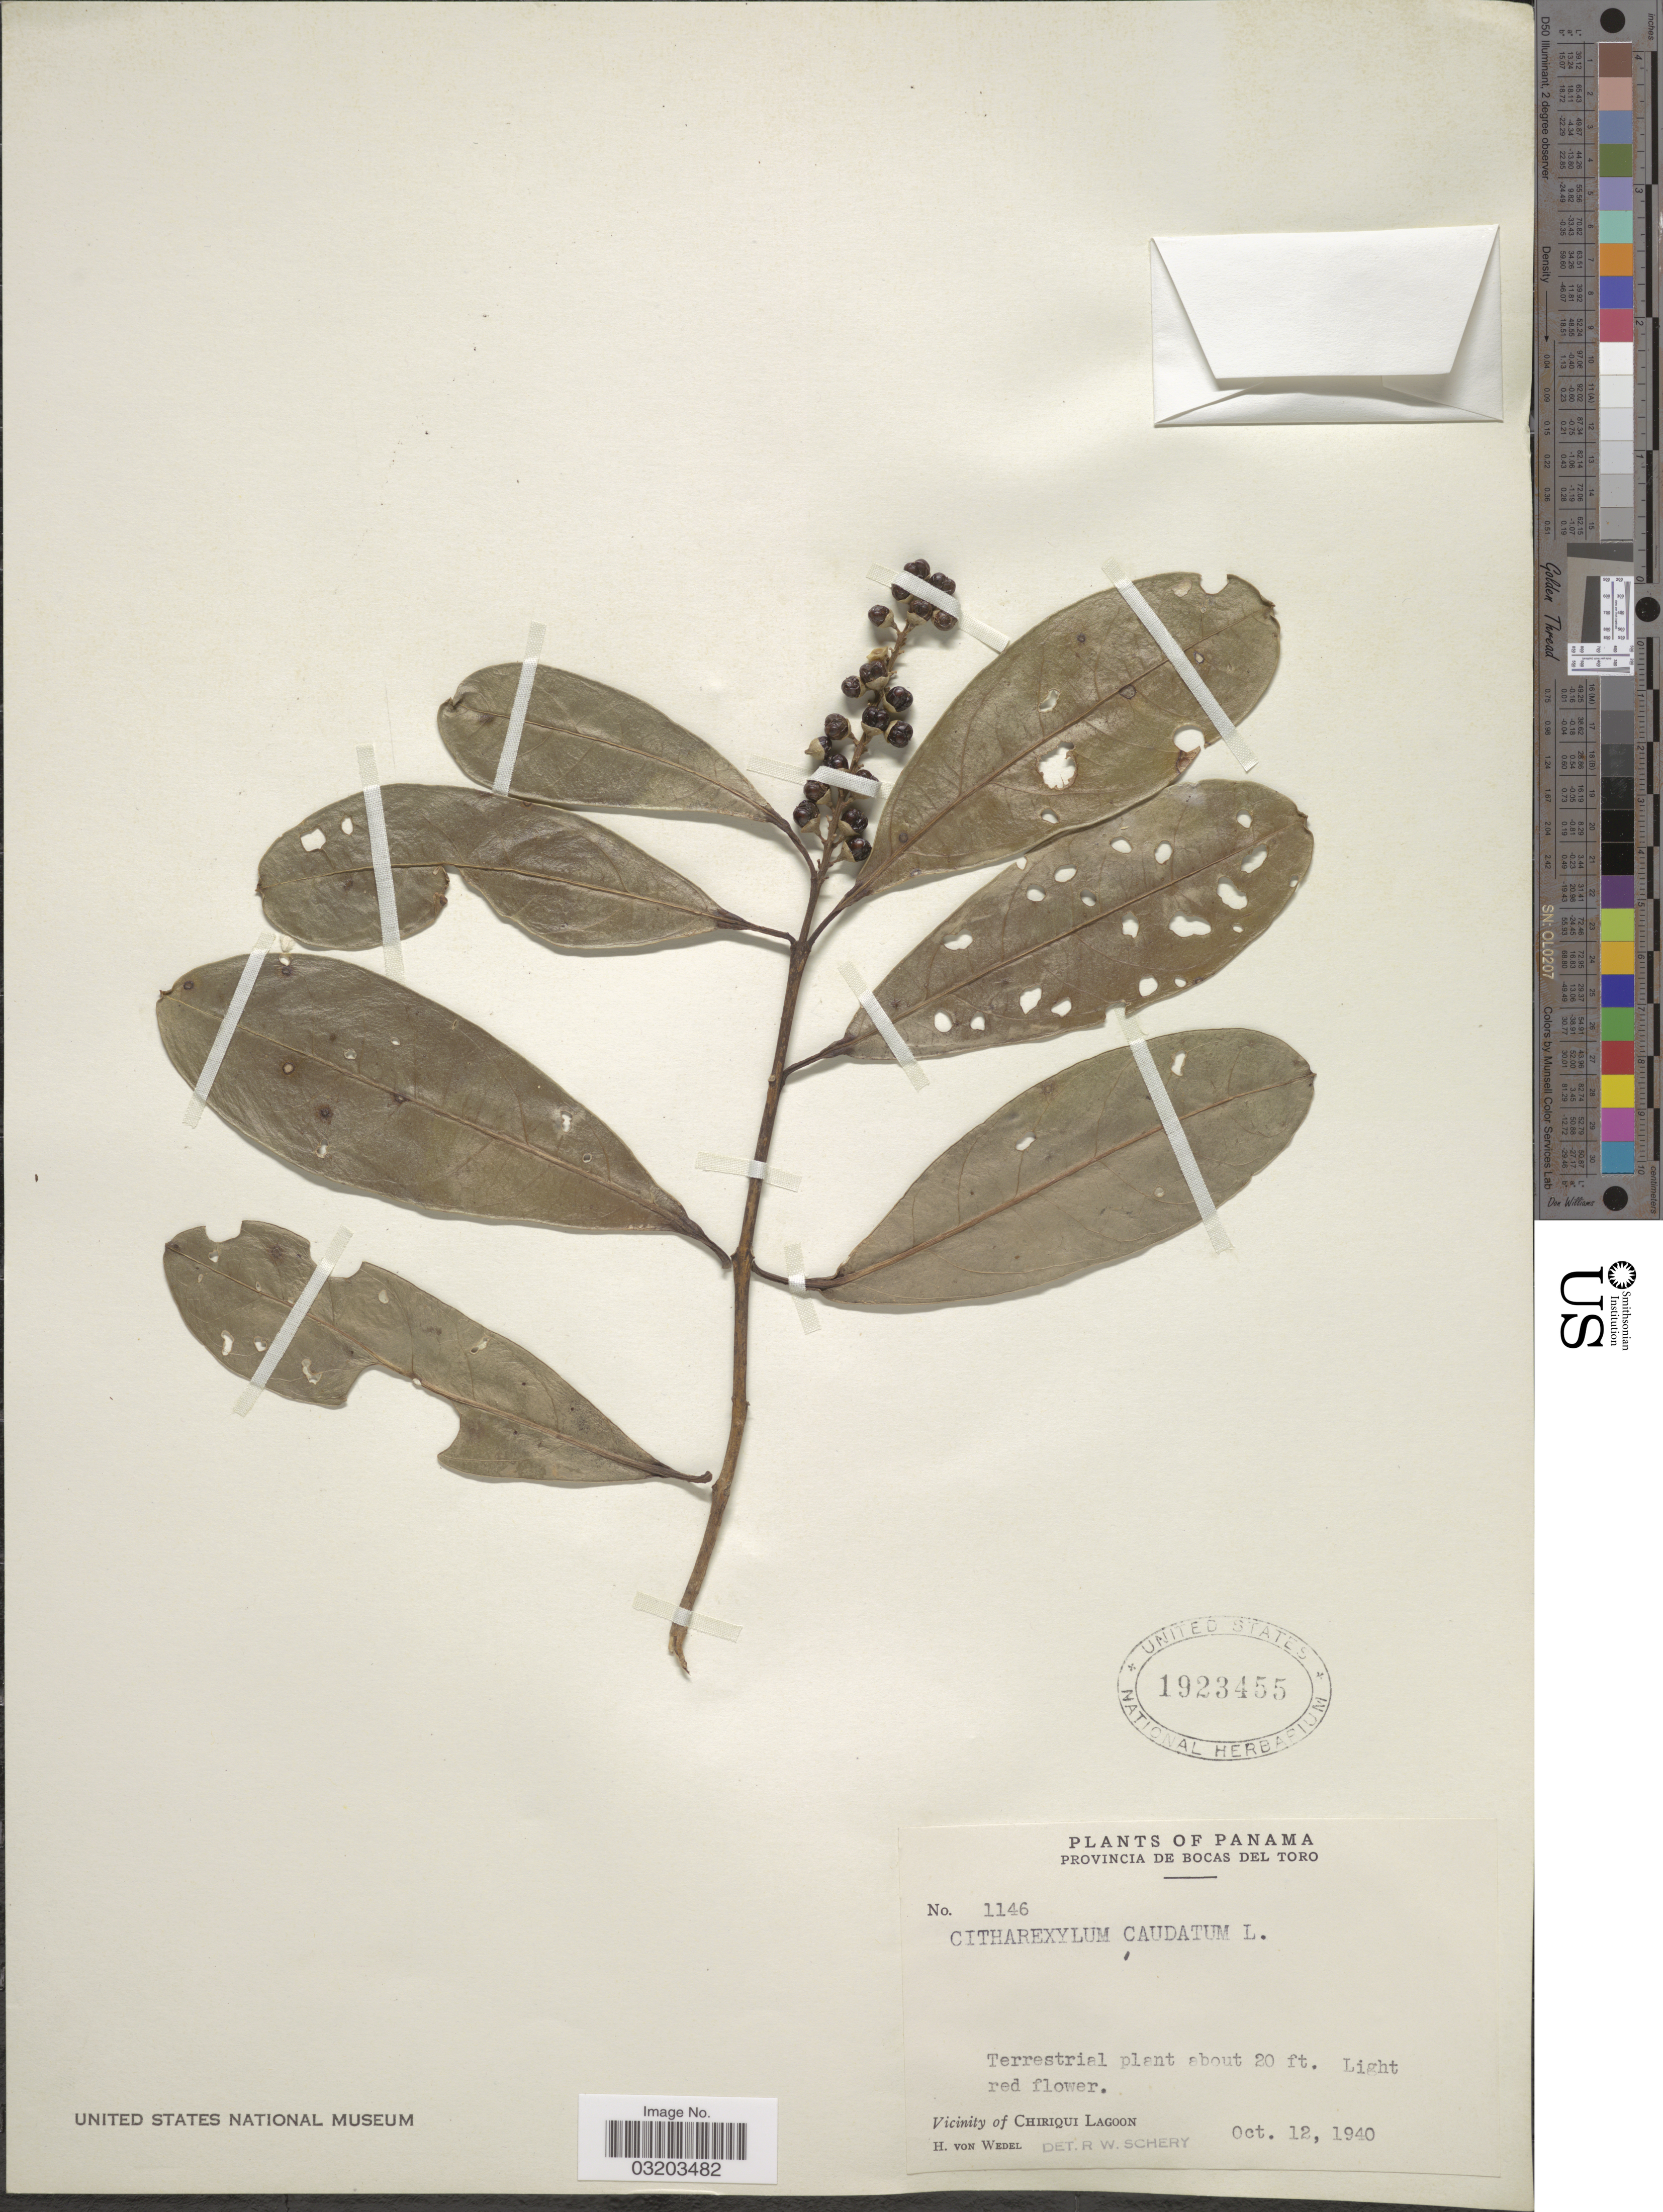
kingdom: Plantae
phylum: Tracheophyta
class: Magnoliopsida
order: Lamiales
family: Verbenaceae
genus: Citharexylum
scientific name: Citharexylum caudatum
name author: L.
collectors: H. von Wedel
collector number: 1146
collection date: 1940-10-12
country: Panama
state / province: Bocas del Toro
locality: Vicinity of Chiriqui Lagoon.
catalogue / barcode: US 1923455